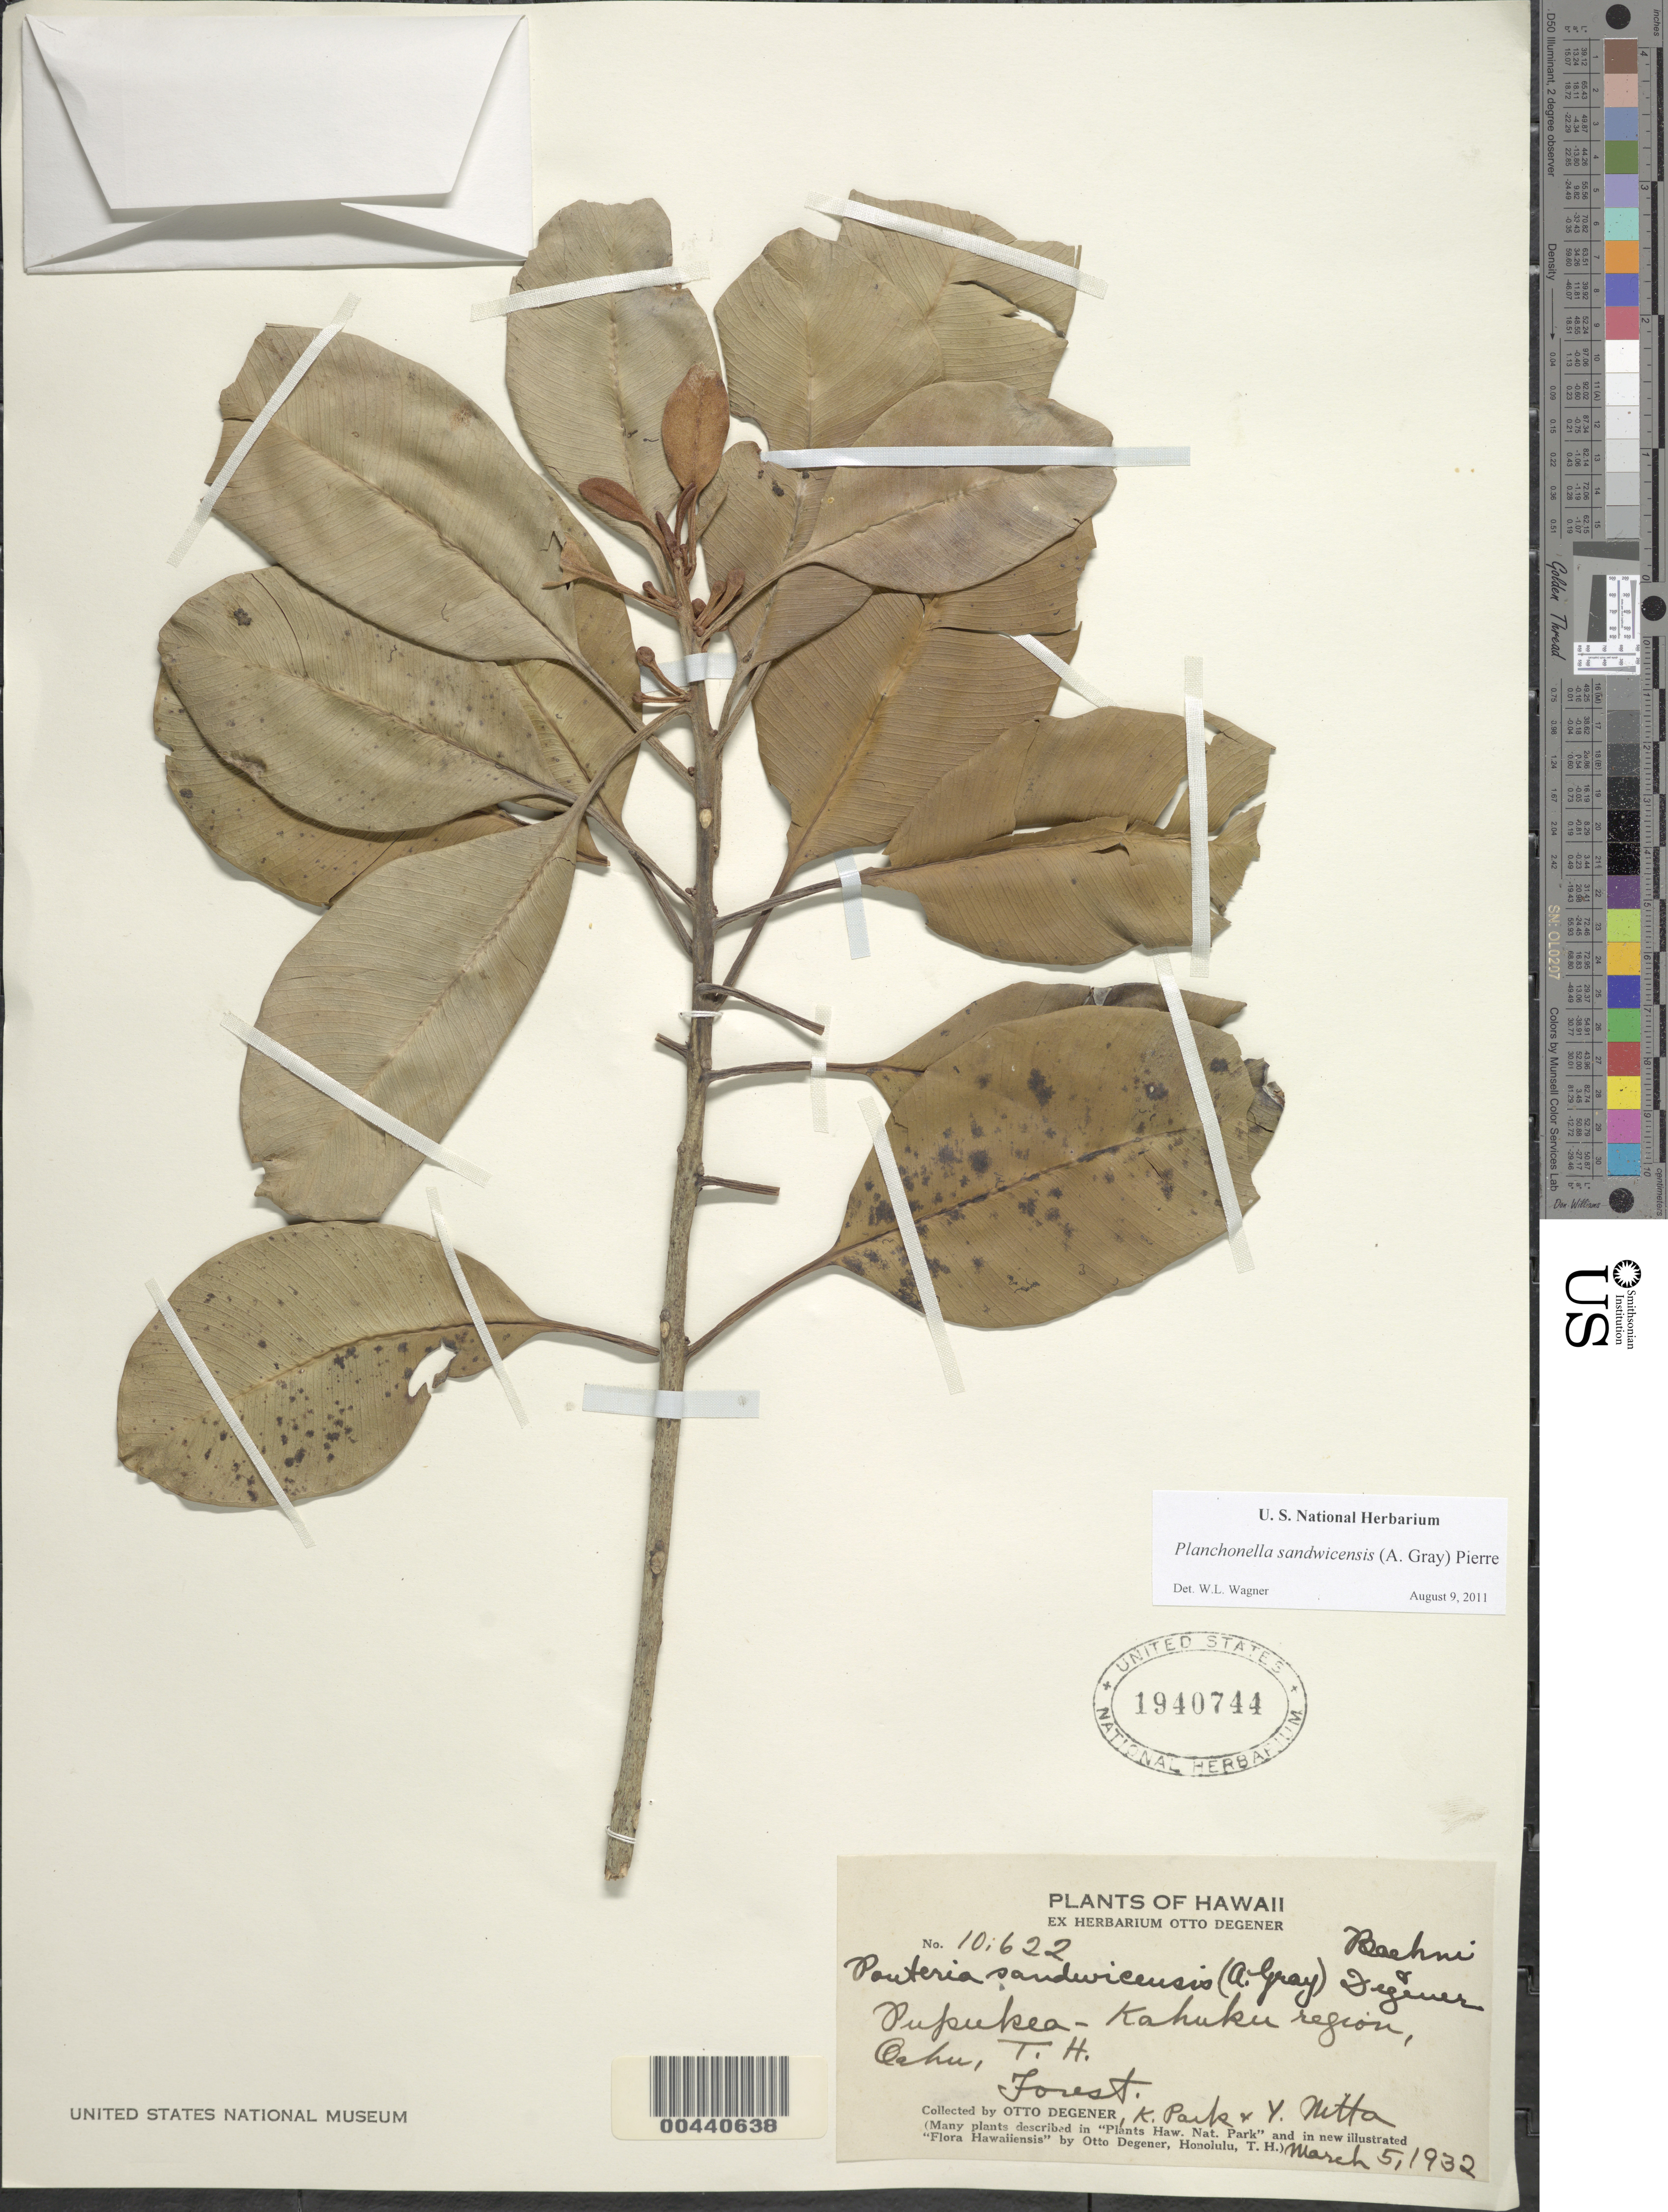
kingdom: Plantae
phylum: Tracheophyta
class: Magnoliopsida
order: Ericales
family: Sapotaceae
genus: Planchonella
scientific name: Planchonella sandwicensis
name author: (A. Gray) Pierre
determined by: Wagner, W. L., (BOT), Smithsonian Institution - National Museum of Natural History (UNITED STATES)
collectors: O. Degener, K. Park & Y. Nitta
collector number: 10622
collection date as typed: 5 Mar 1932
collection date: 1932-03-05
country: United States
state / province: Hawaii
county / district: Honolulu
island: Oahu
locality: Pupukea-Kahuku region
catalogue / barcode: US 1940744